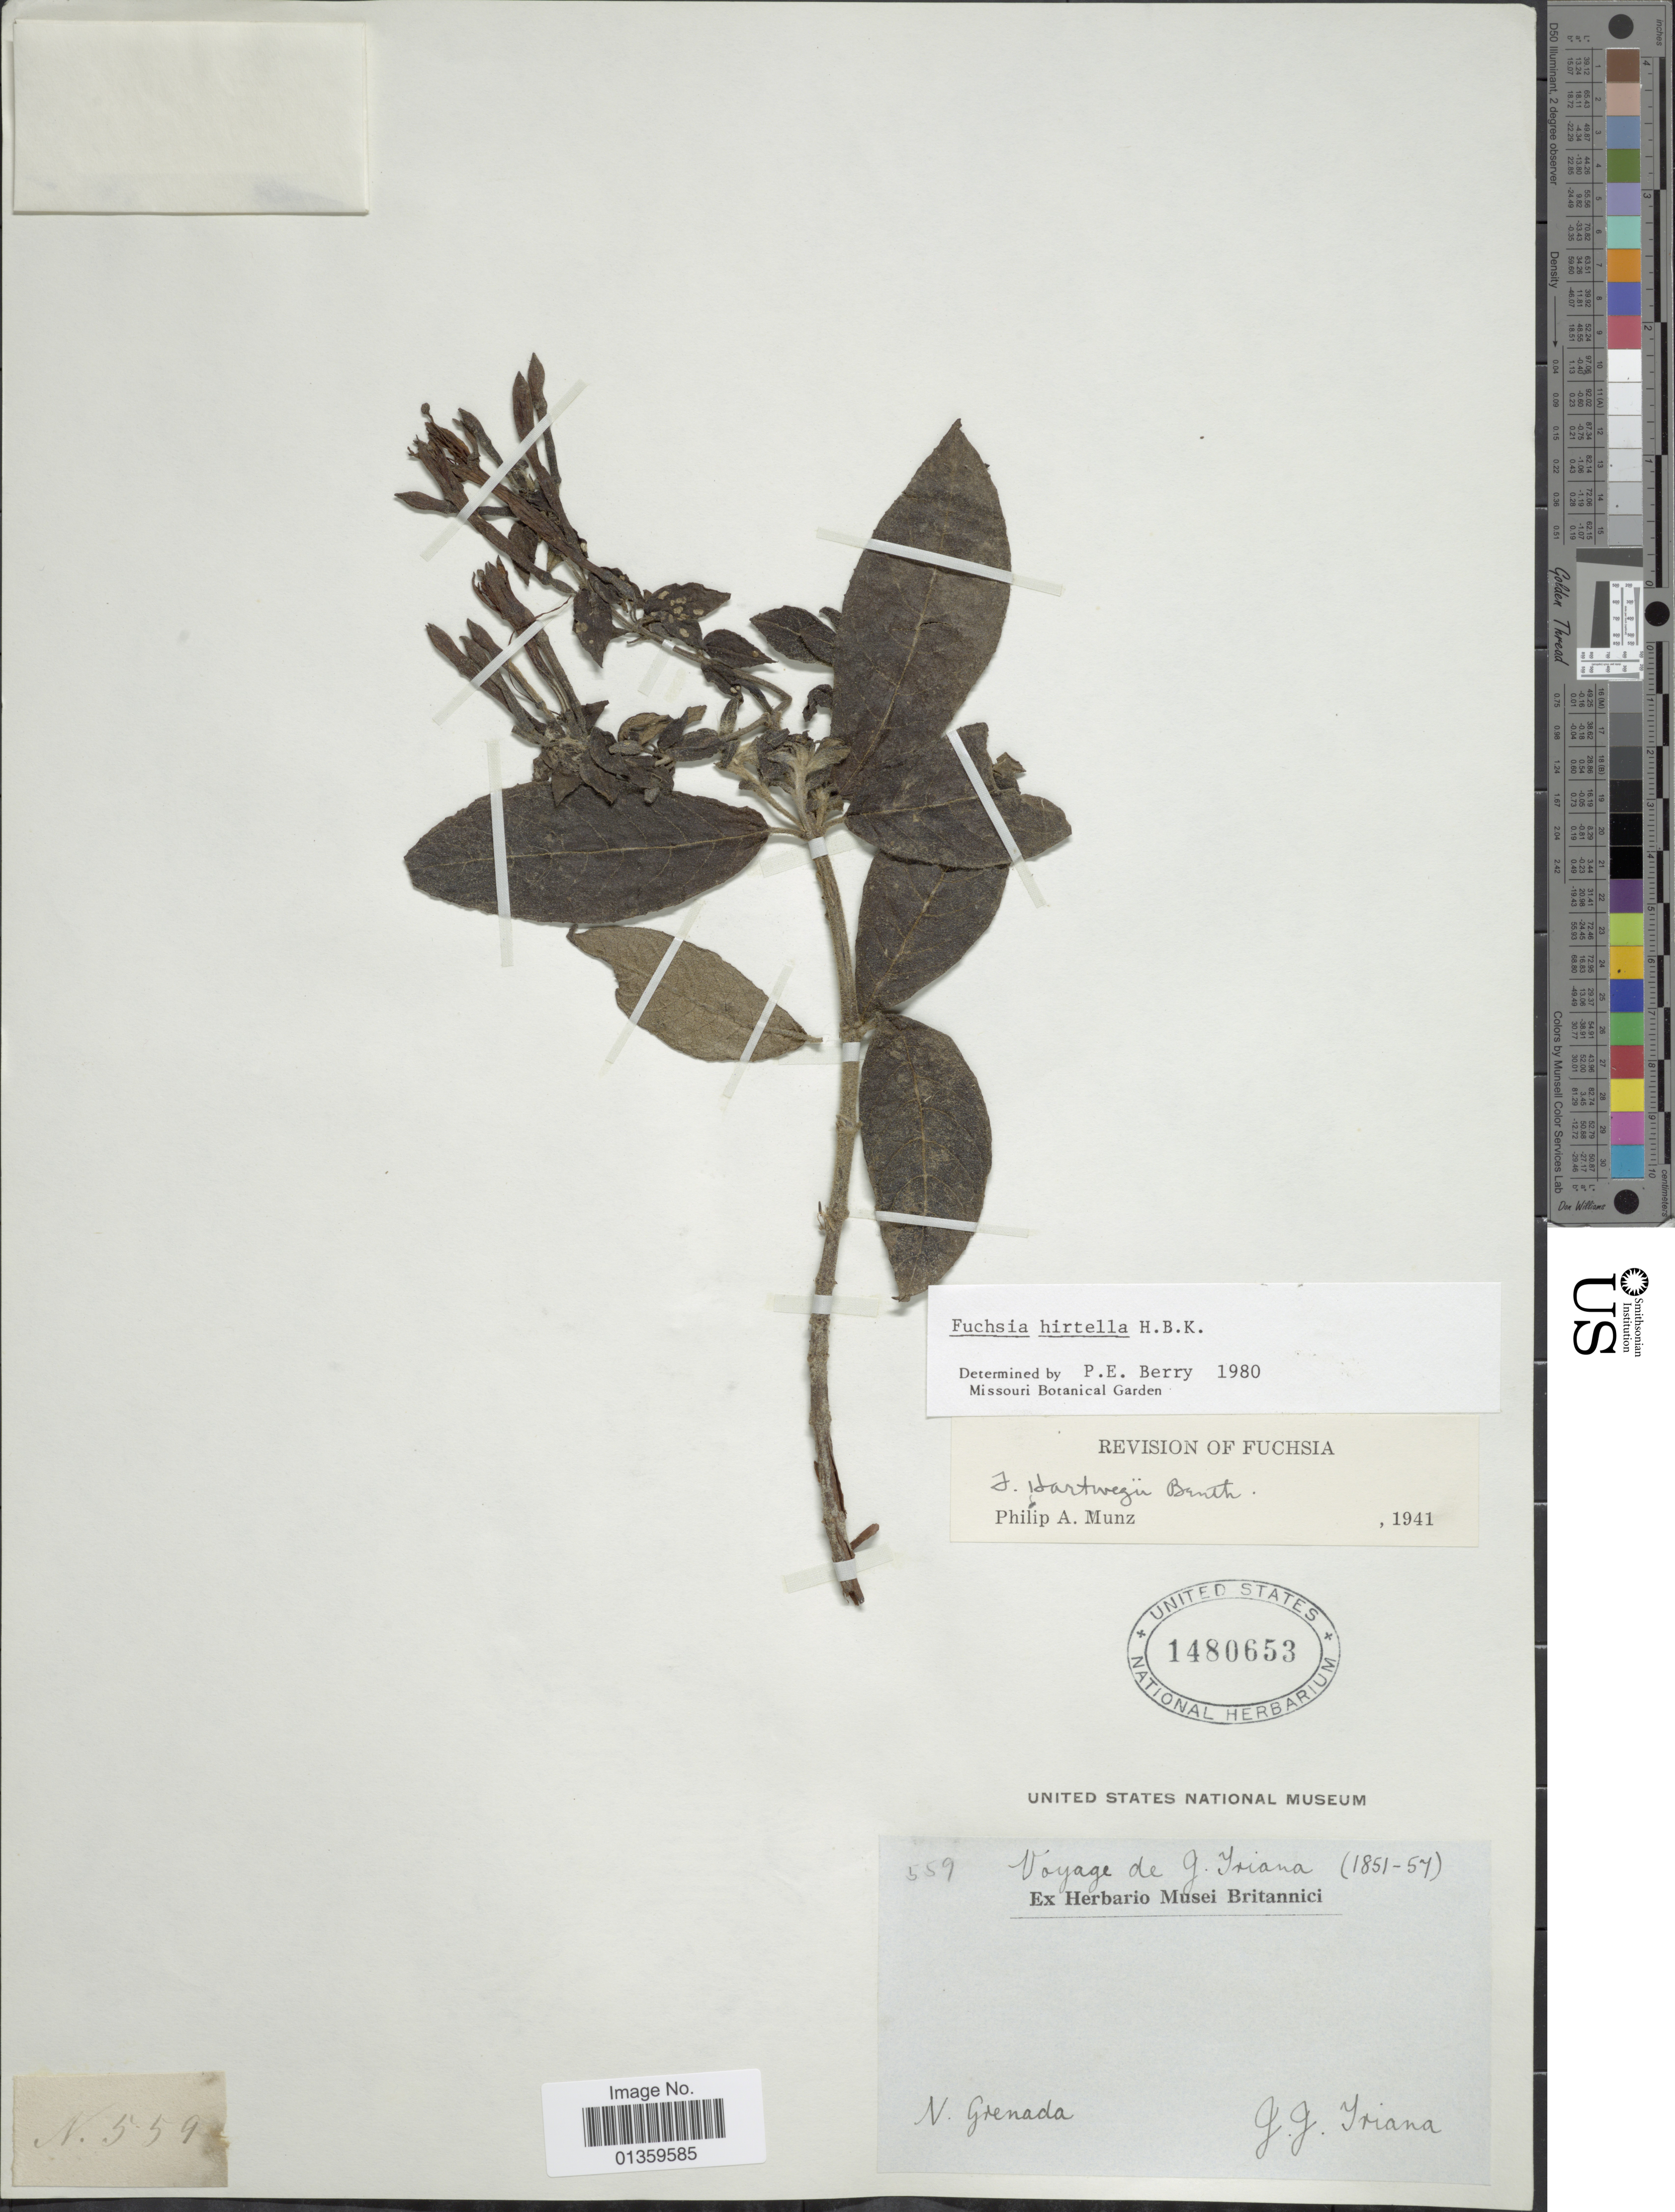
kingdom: Plantae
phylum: Tracheophyta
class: Magnoliopsida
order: Myrtales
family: Onagraceae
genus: Fuchsia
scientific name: Fuchsia hirtella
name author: Kunth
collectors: J. J. Triana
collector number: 559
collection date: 1851/1857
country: Colombia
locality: N. Grenada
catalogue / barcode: US 1480653